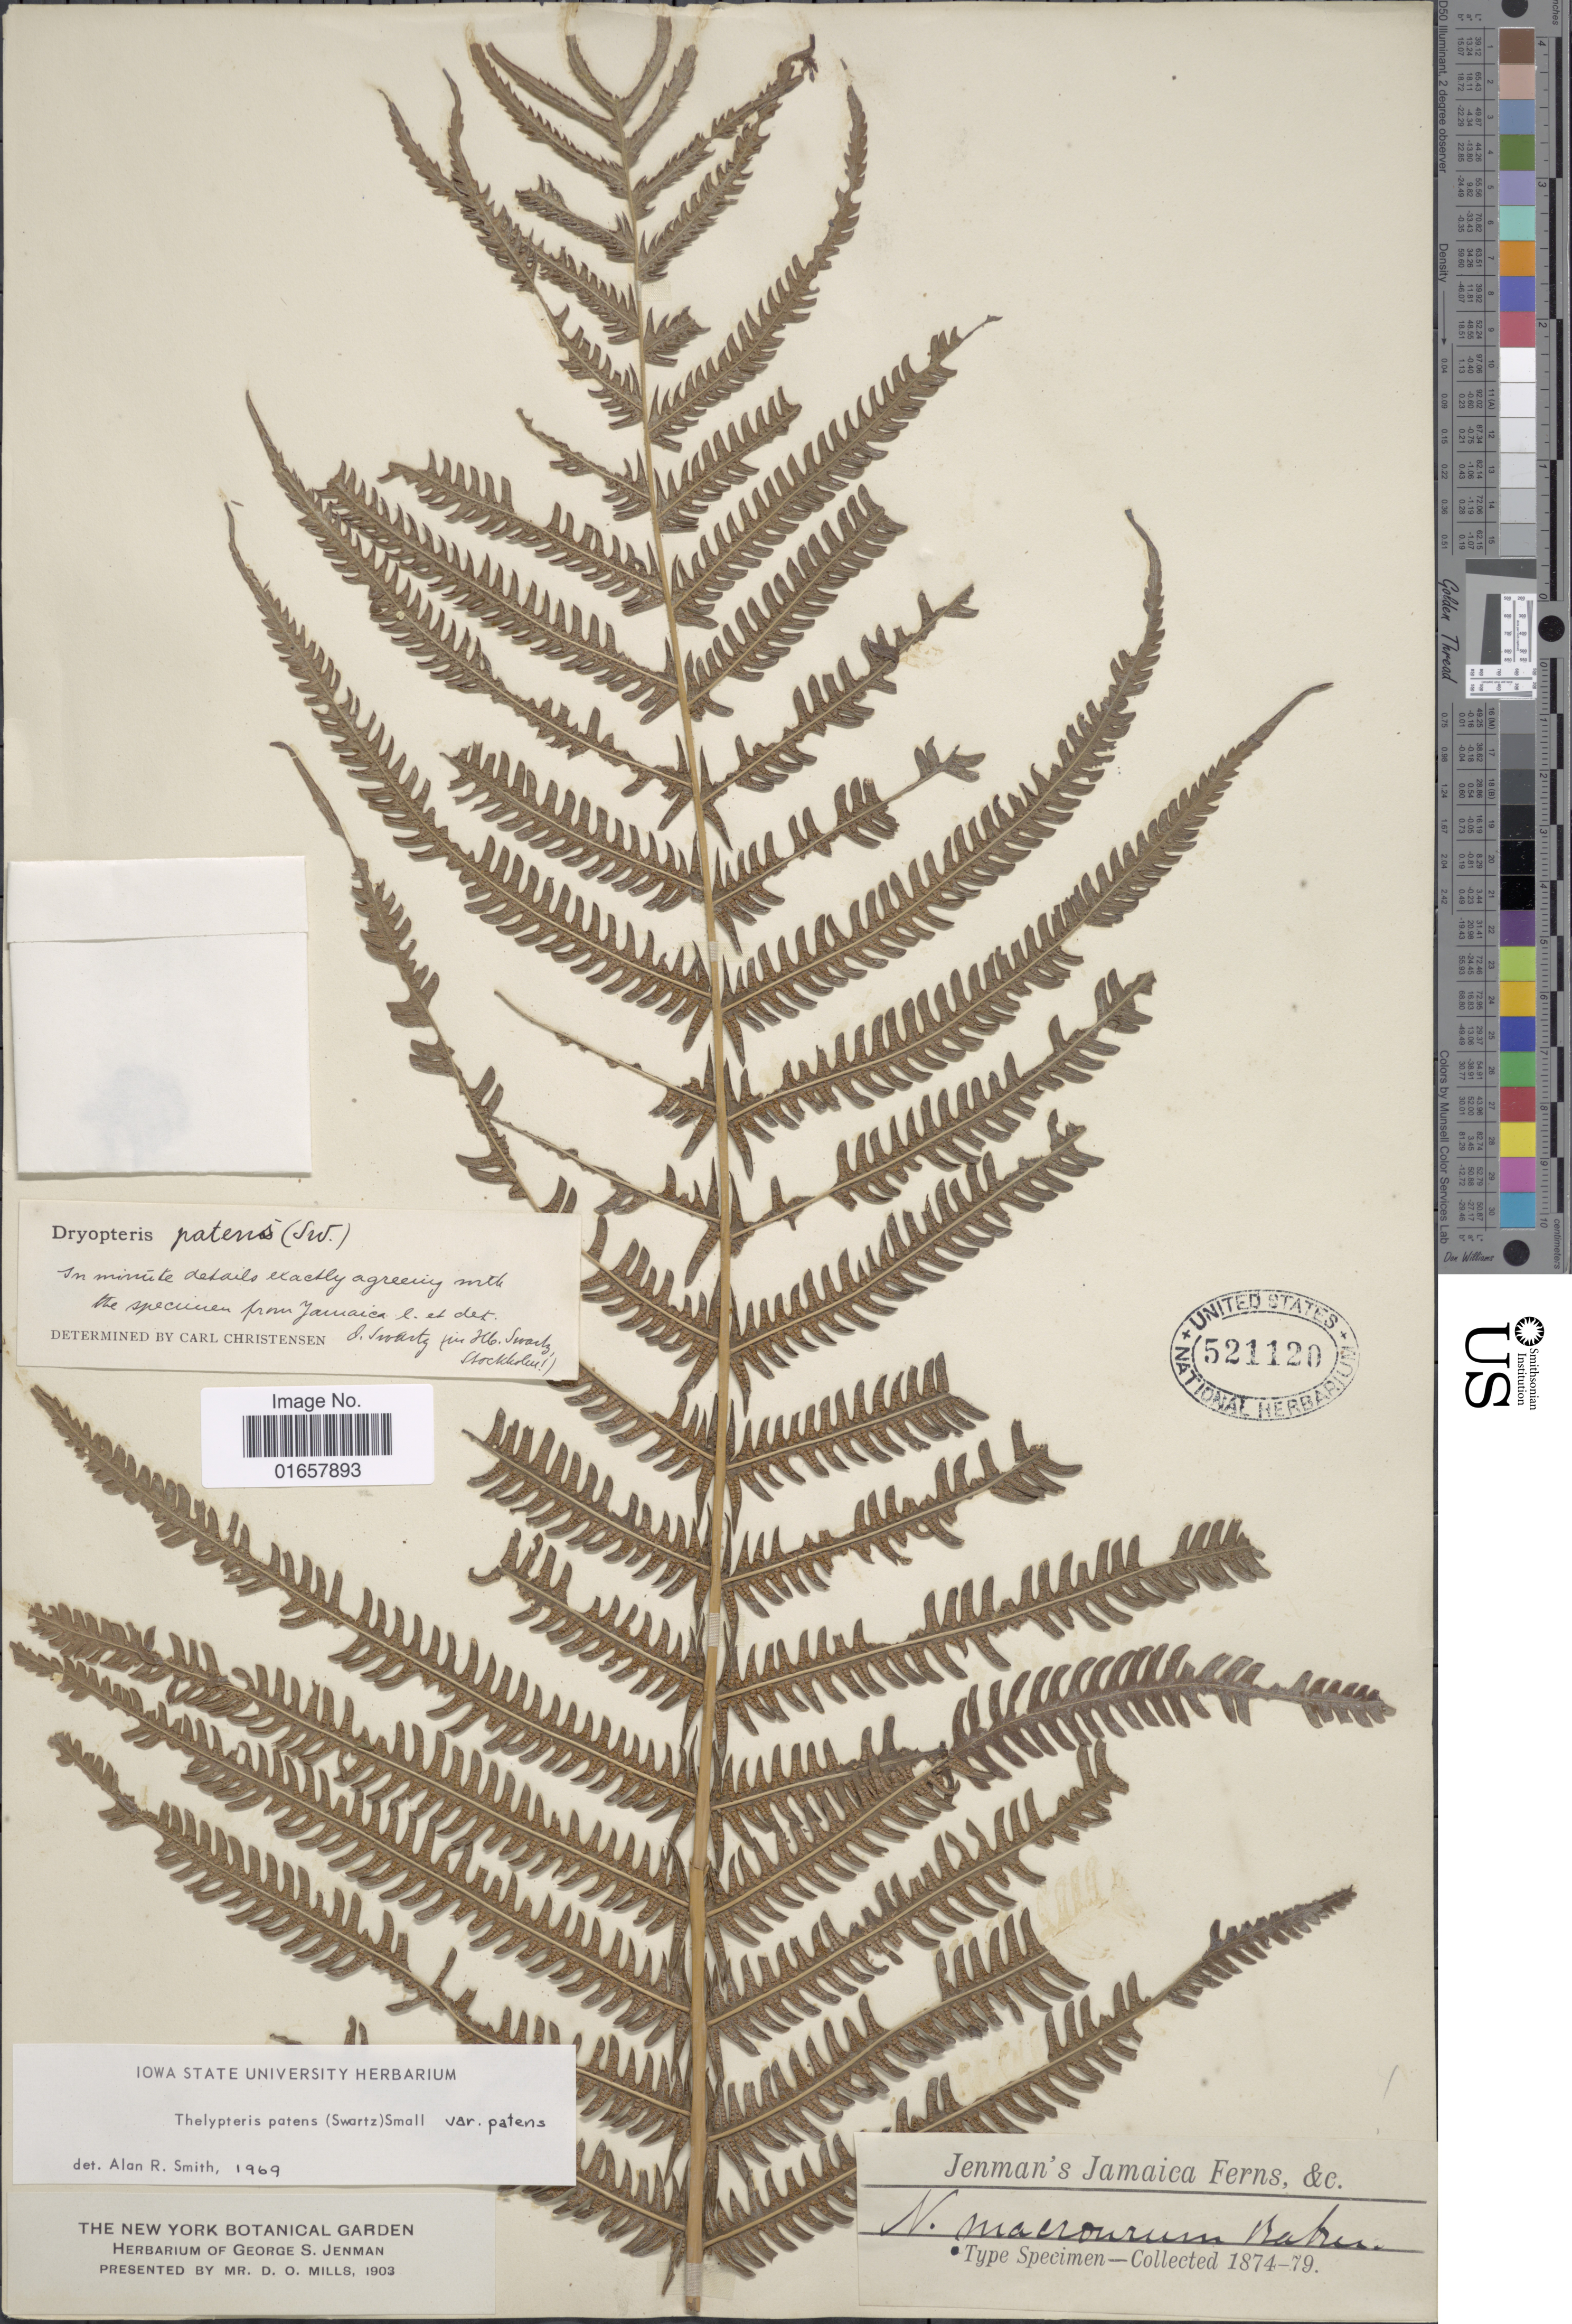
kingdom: Plantae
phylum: Tracheophyta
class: Polypodiopsida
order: Polypodiales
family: Thelypteridaceae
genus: Christella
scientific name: Christella patens var. patens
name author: (Sw.) Holttum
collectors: G. S. Jenman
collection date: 1874/1879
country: Jamaica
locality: Jamaica.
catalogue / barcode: US 521120